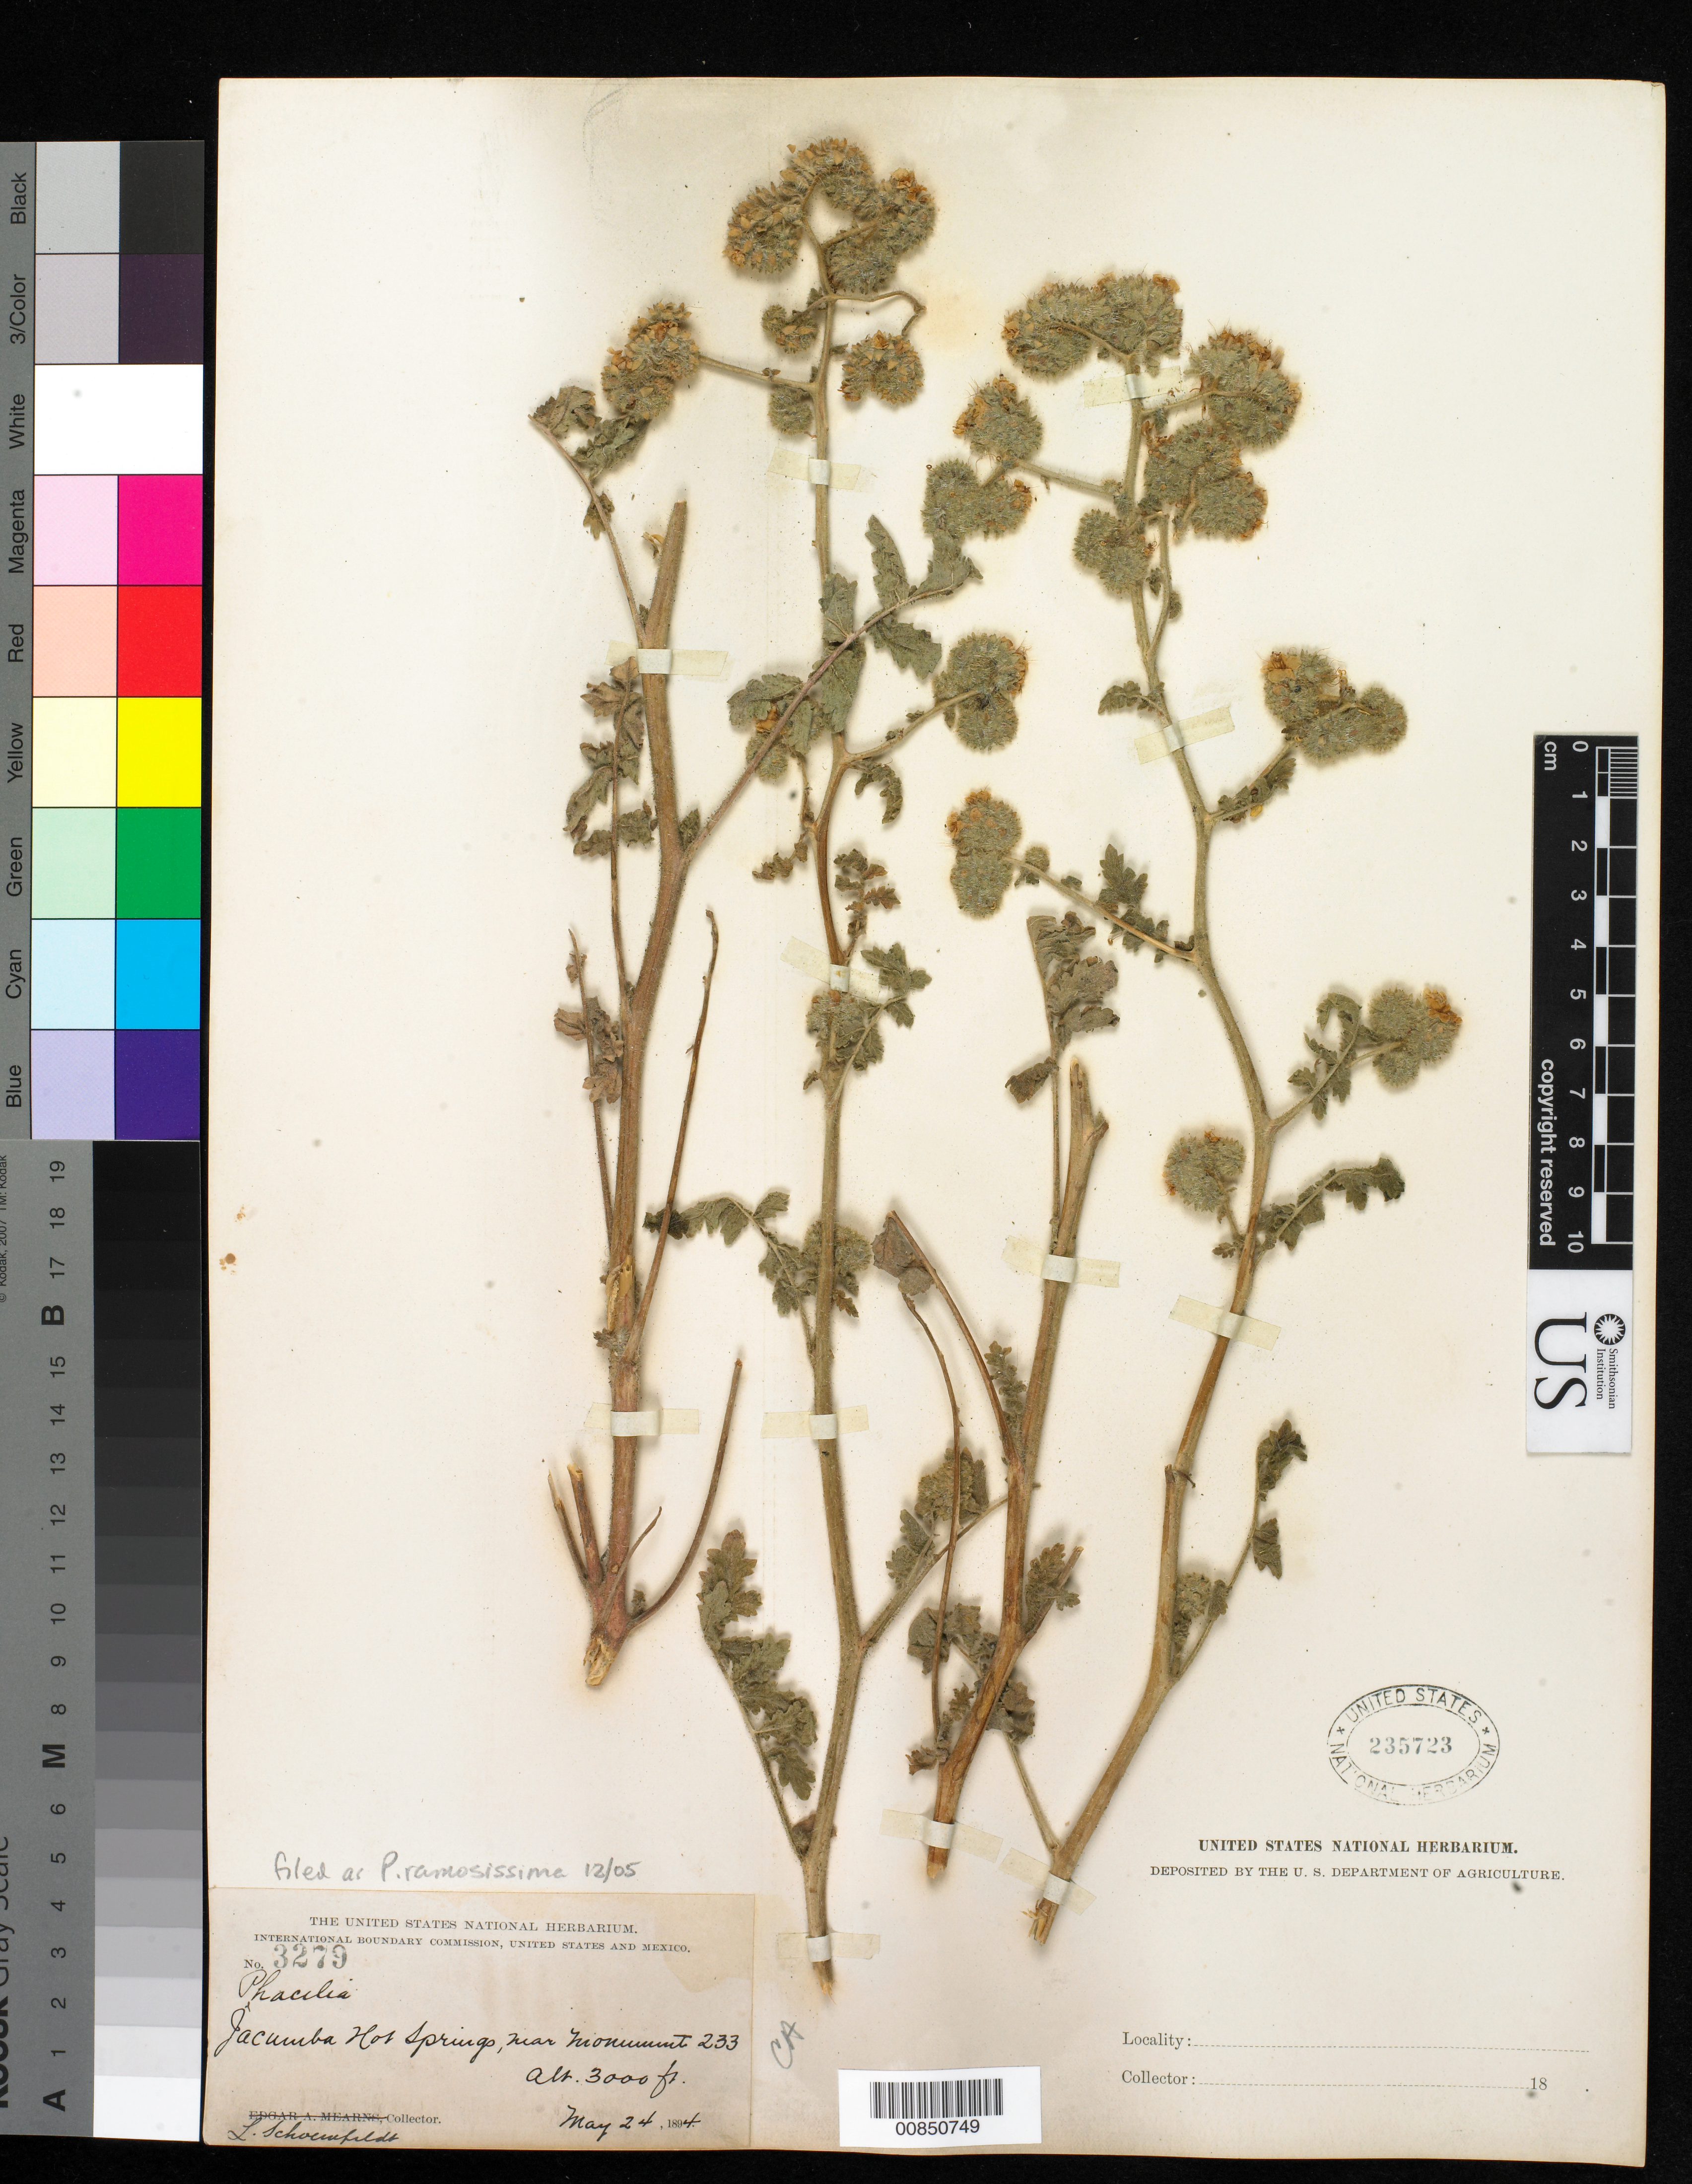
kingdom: Plantae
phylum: Tracheophyta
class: Magnoliopsida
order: Boraginales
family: Hydrophyllaceae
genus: Phacelia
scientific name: Phacelia ramosissima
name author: Douglas ex Lehm.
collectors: L. Schoenfeldt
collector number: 3279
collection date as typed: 24 May 1894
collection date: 1894-05-24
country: United States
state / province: California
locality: Jacumba Hot Springs, near monument 233.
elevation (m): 914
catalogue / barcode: US 235723